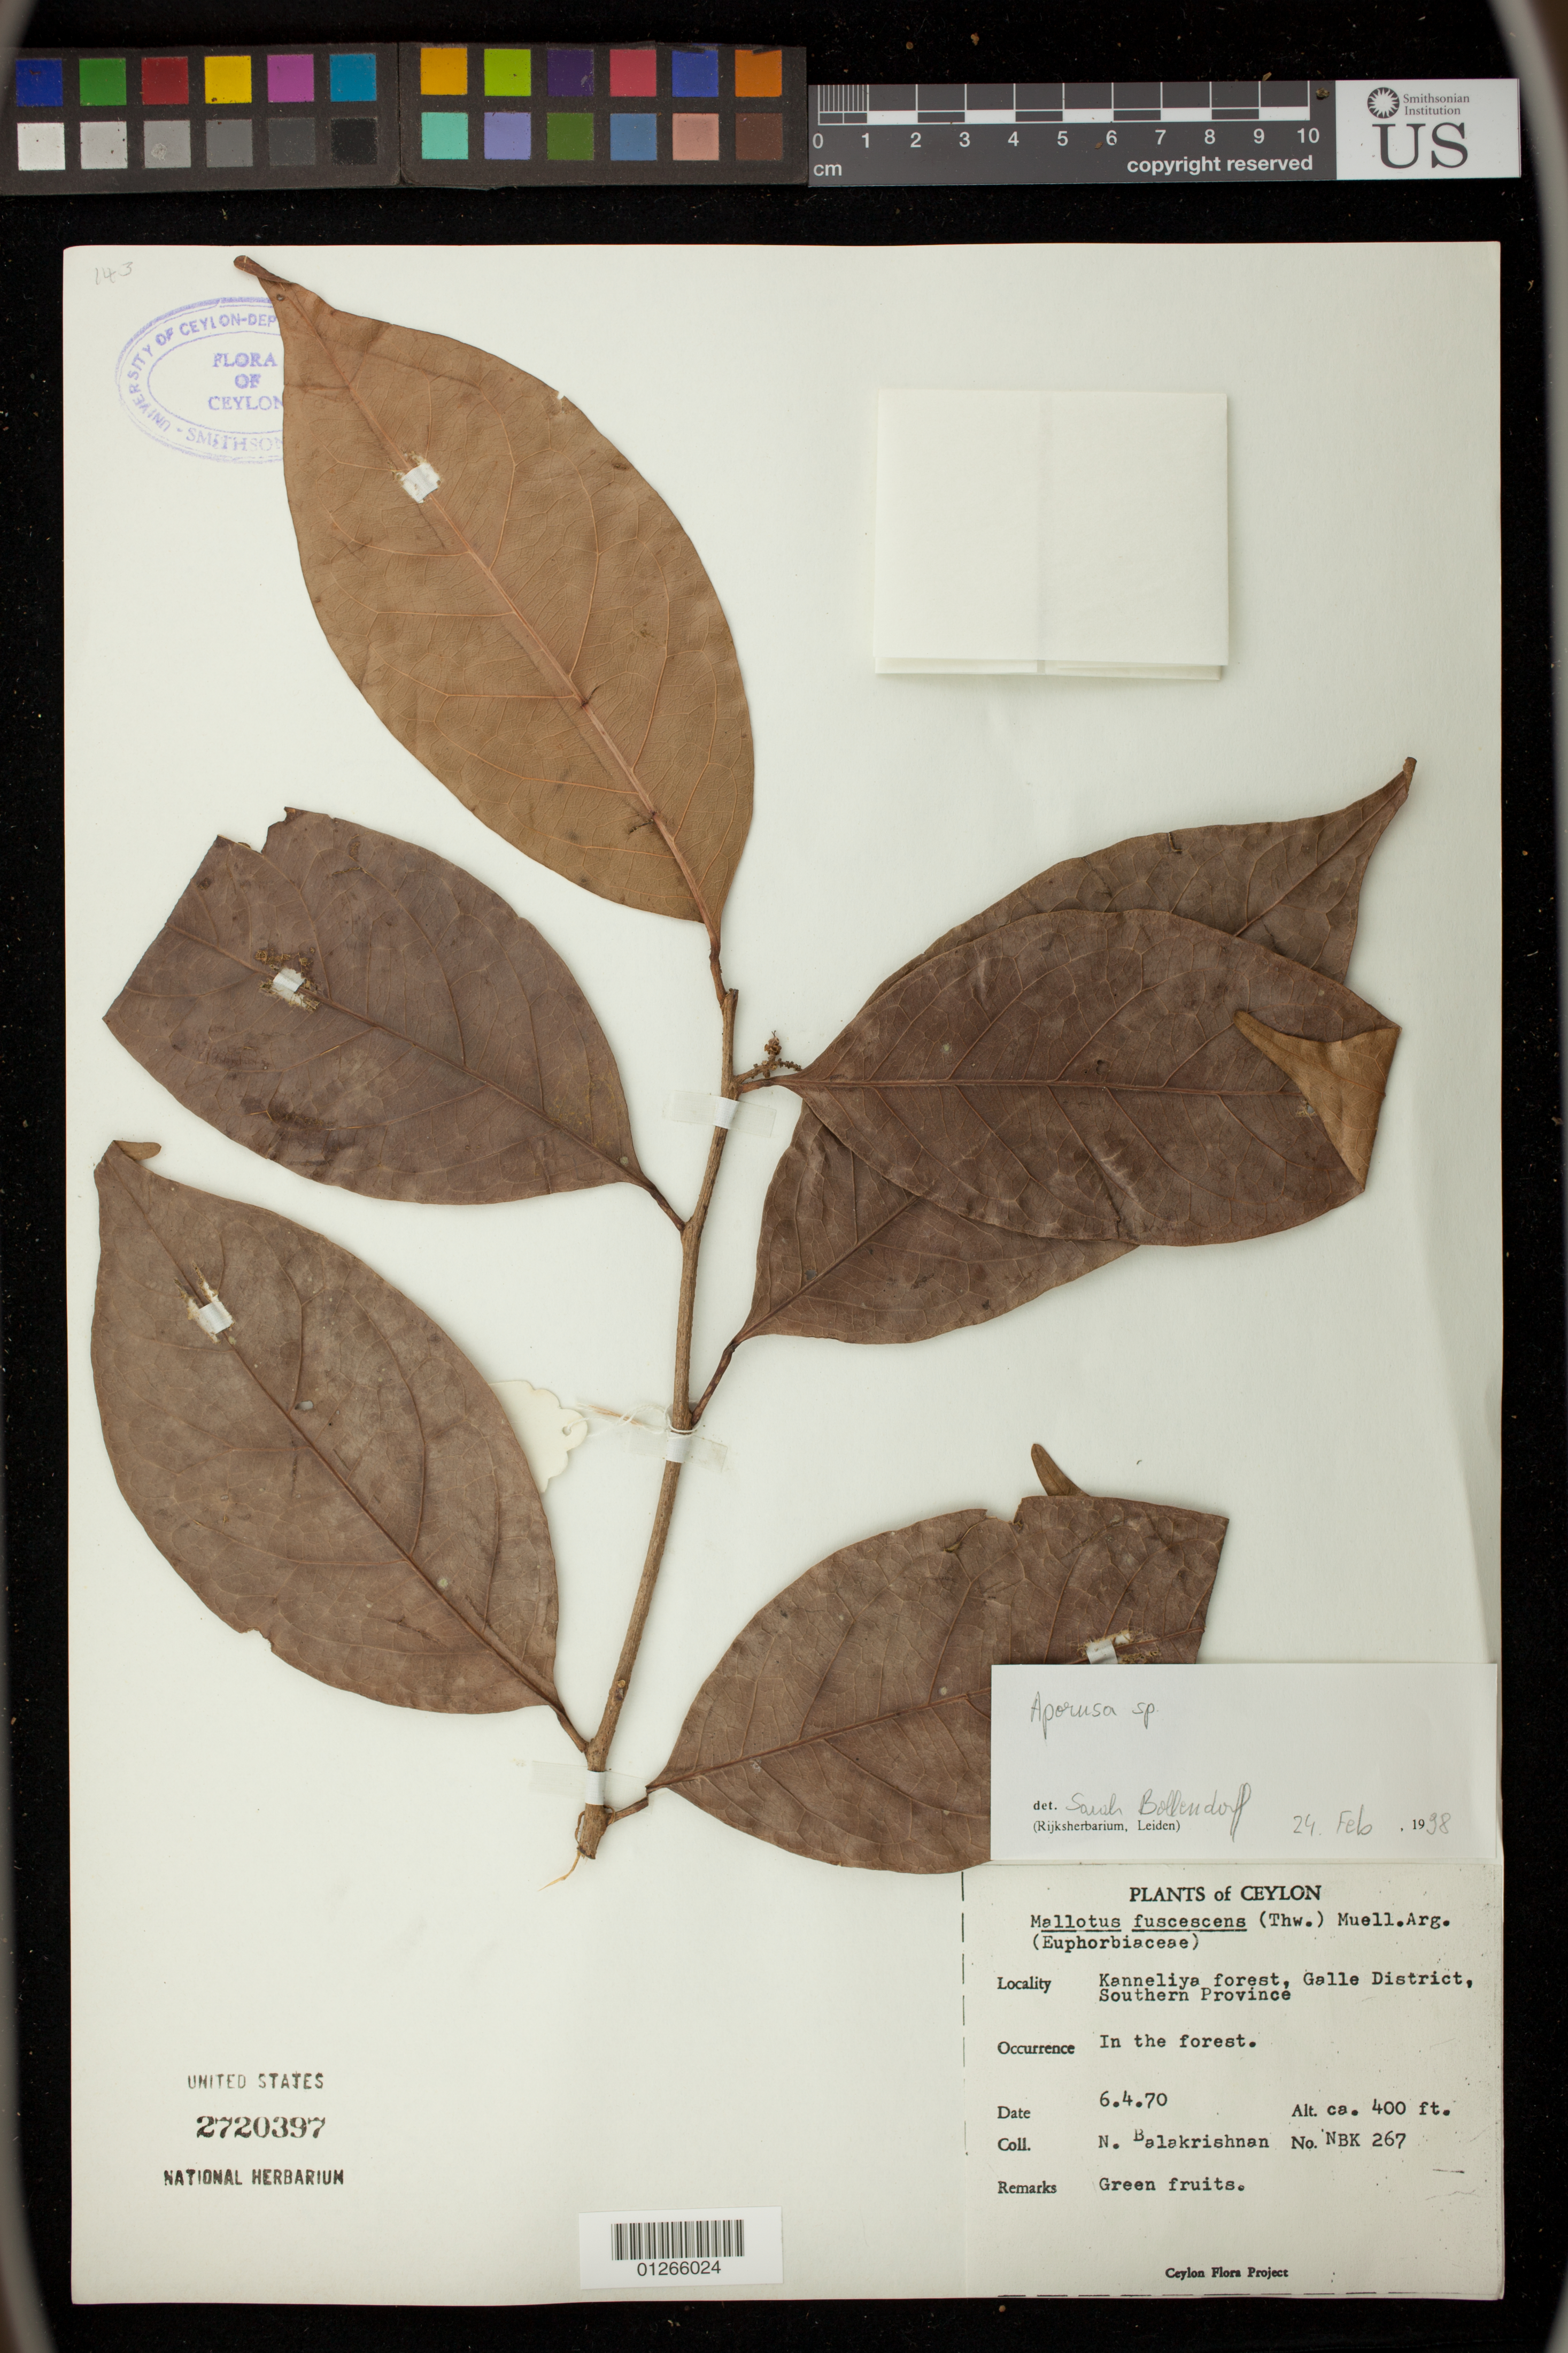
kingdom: Plantae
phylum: Tracheophyta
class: Magnoliopsida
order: Malpighiales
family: Phyllanthaceae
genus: Aporosa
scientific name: Aporosa sp.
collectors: N. Balakrishnan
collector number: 267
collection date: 1970-06-04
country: Sri Lanka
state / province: Southern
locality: Kenneliya forest, Galle District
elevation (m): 122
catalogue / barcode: US 2720397